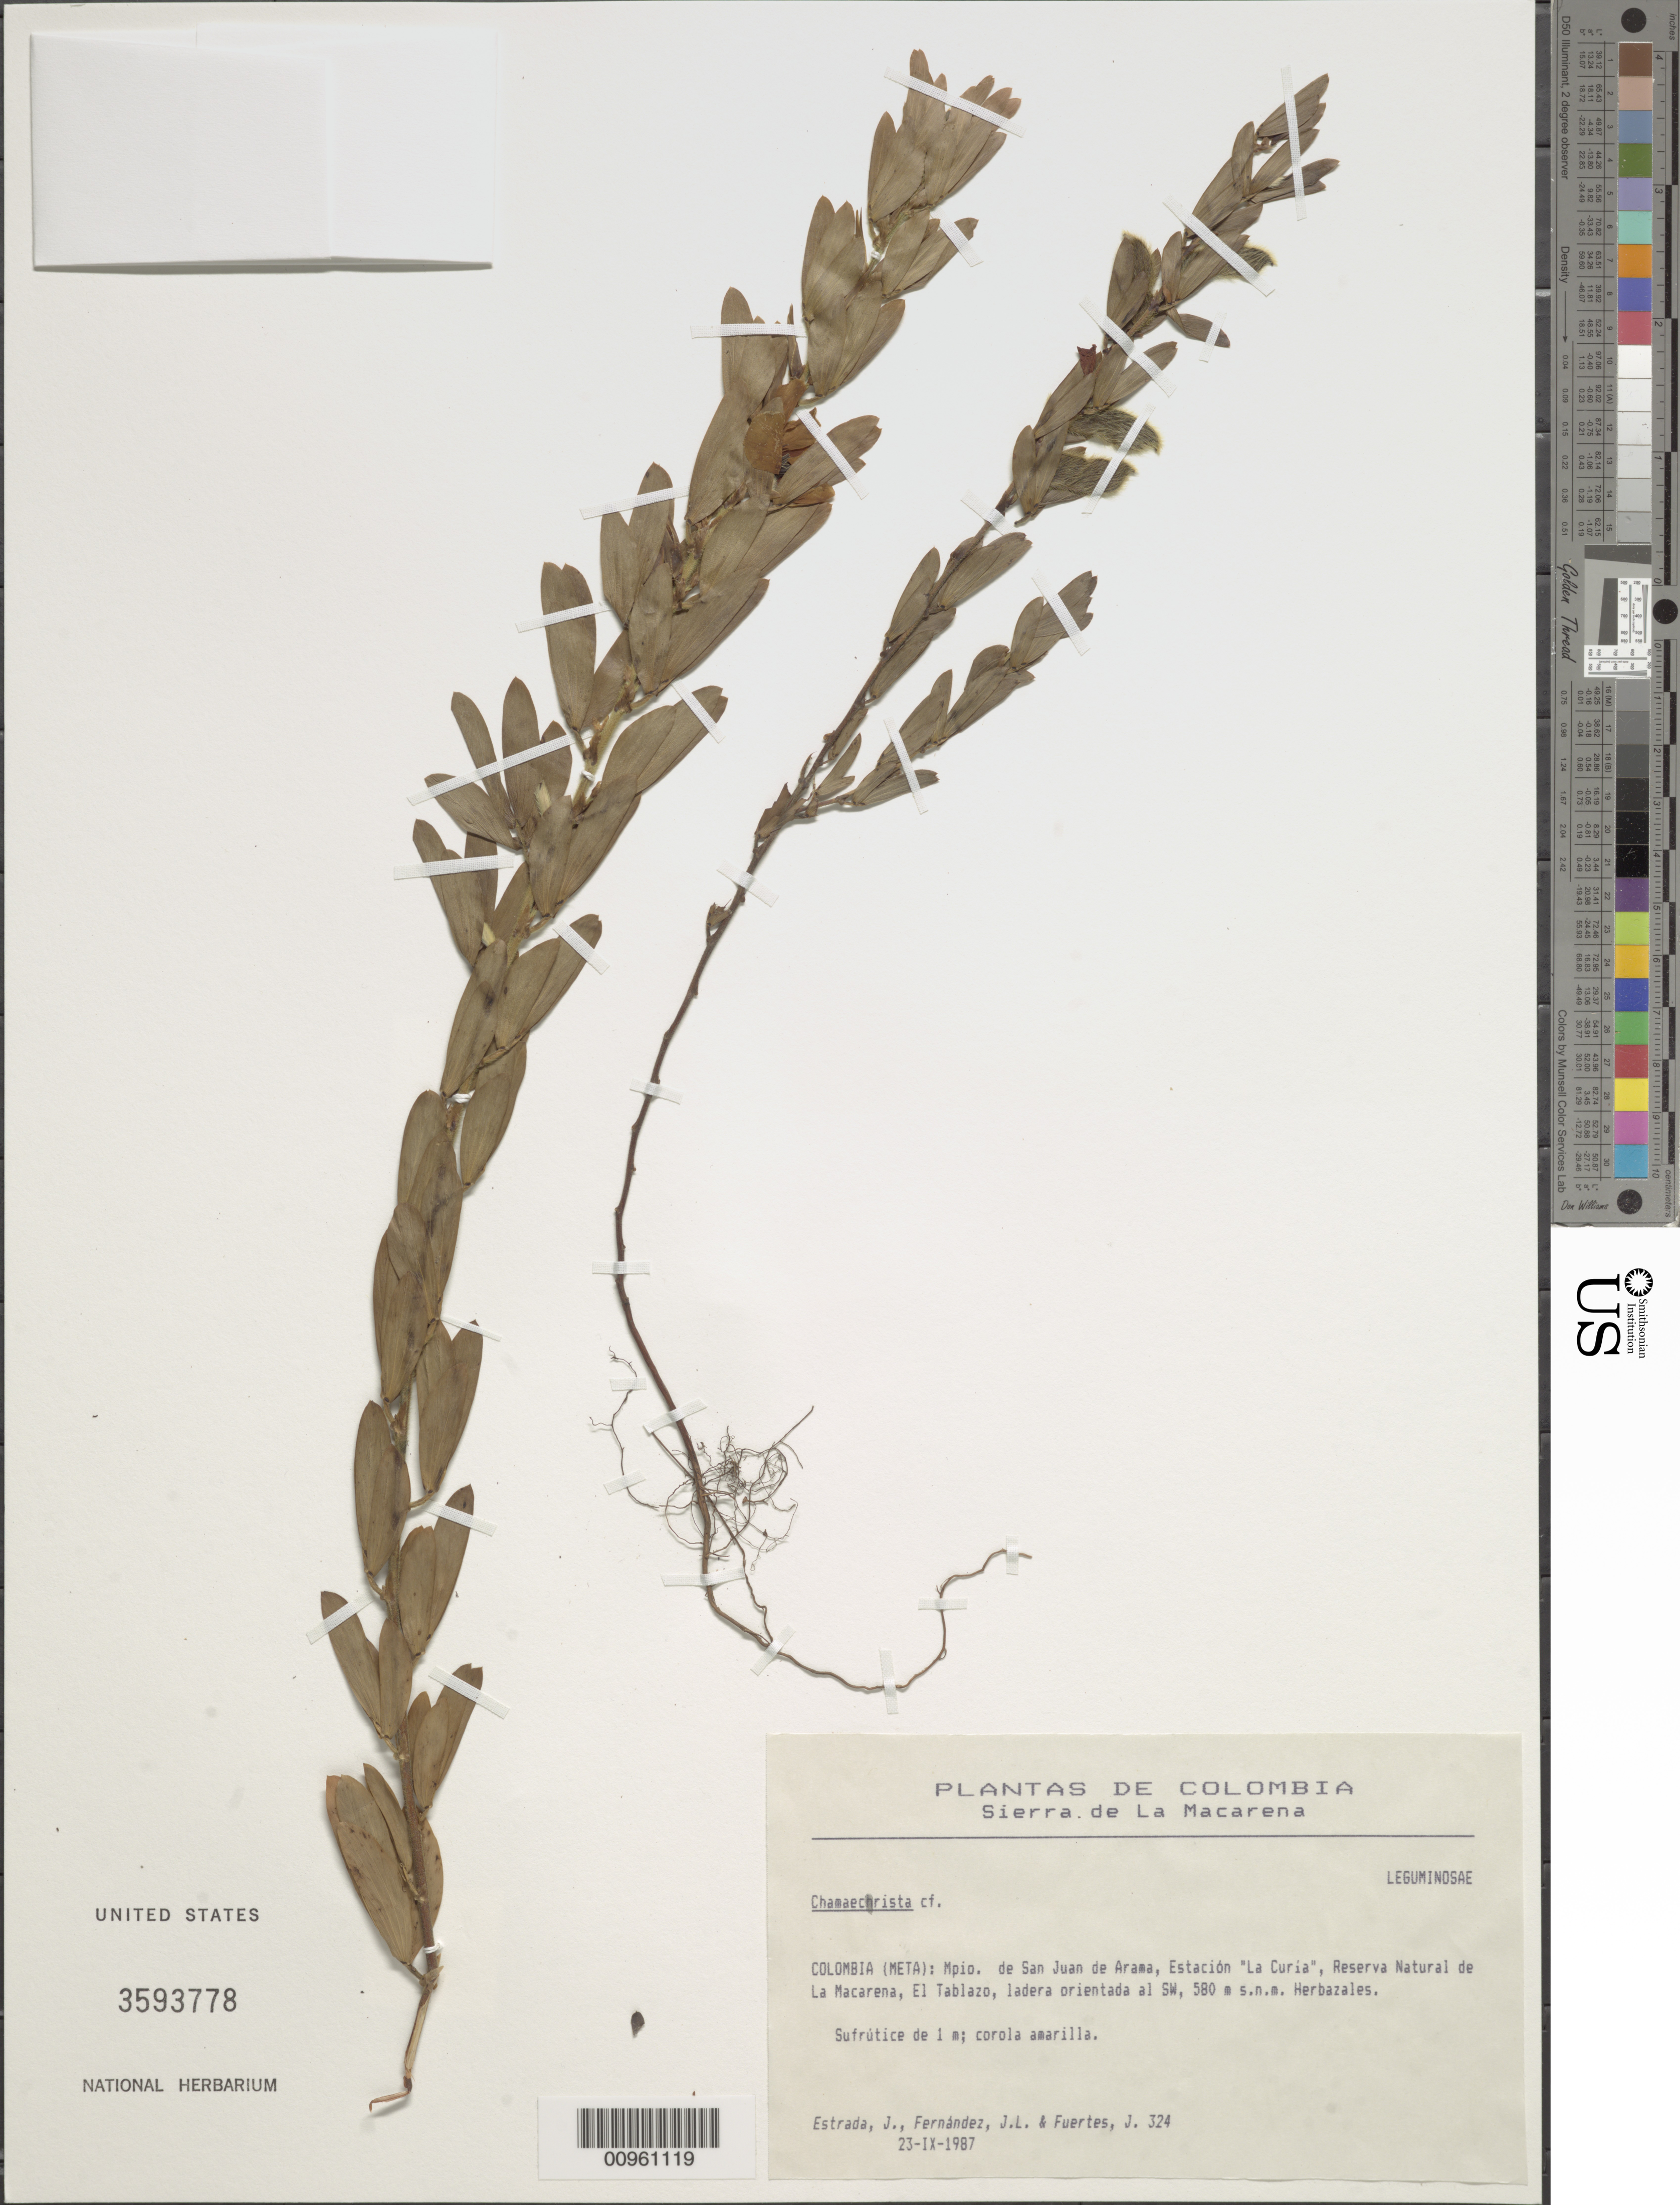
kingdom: Plantae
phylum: Tracheophyta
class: Magnoliopsida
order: Fabales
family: Fabaceae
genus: Chamaecrista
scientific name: Chamaecrista desvauxii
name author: (Collad.) Killip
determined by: Souza, A. O.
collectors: J. Estrada, J. Fernandez & J. Fuertes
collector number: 324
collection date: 1987-09-23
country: Colombia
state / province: Meta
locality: Mpio, de San Juan de Arama, Estacion "La Curia", Reserva Natural de La Macarena, El Tablazo, ladera orientada al SW, 580 m s.n.m. Herazales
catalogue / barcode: US 3593778